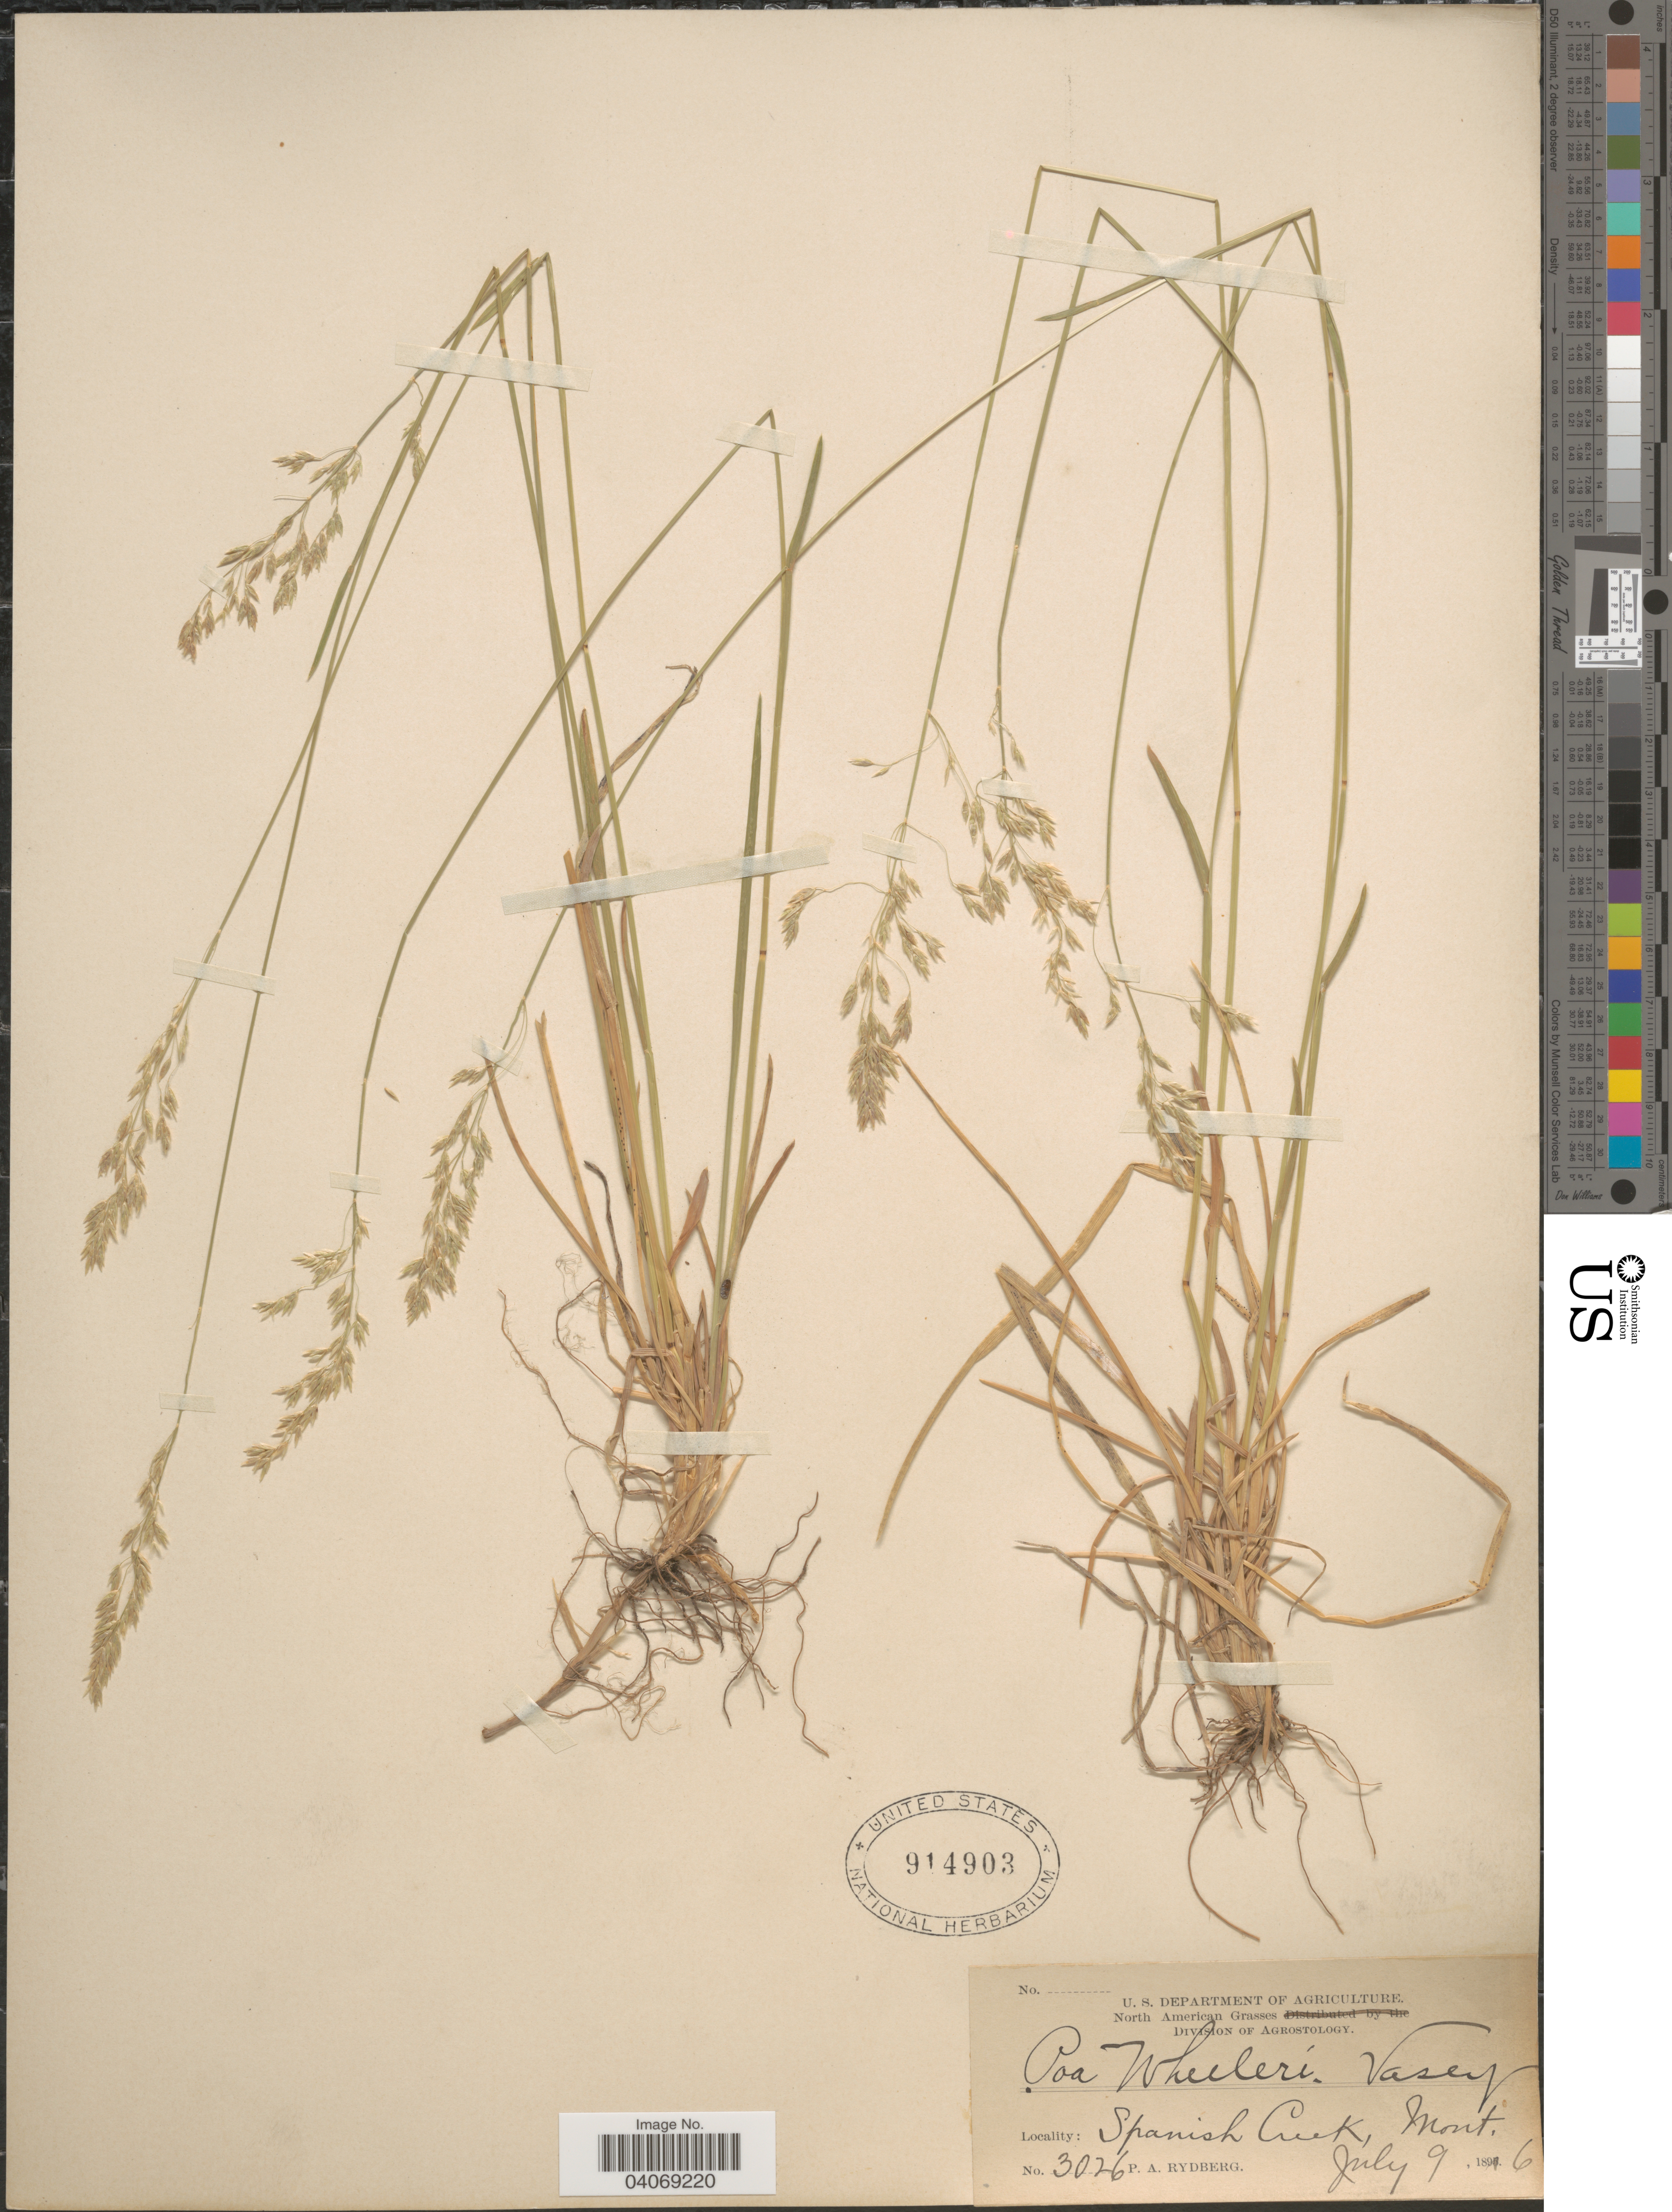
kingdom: Plantae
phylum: Tracheophyta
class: Liliopsida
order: Poales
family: Poaceae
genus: Poa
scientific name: Poa wheeleri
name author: Vasey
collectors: P. A. Rydberg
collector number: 3026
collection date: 1896-07-09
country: United States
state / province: Montana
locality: Spanish Creek.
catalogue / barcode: US 914903